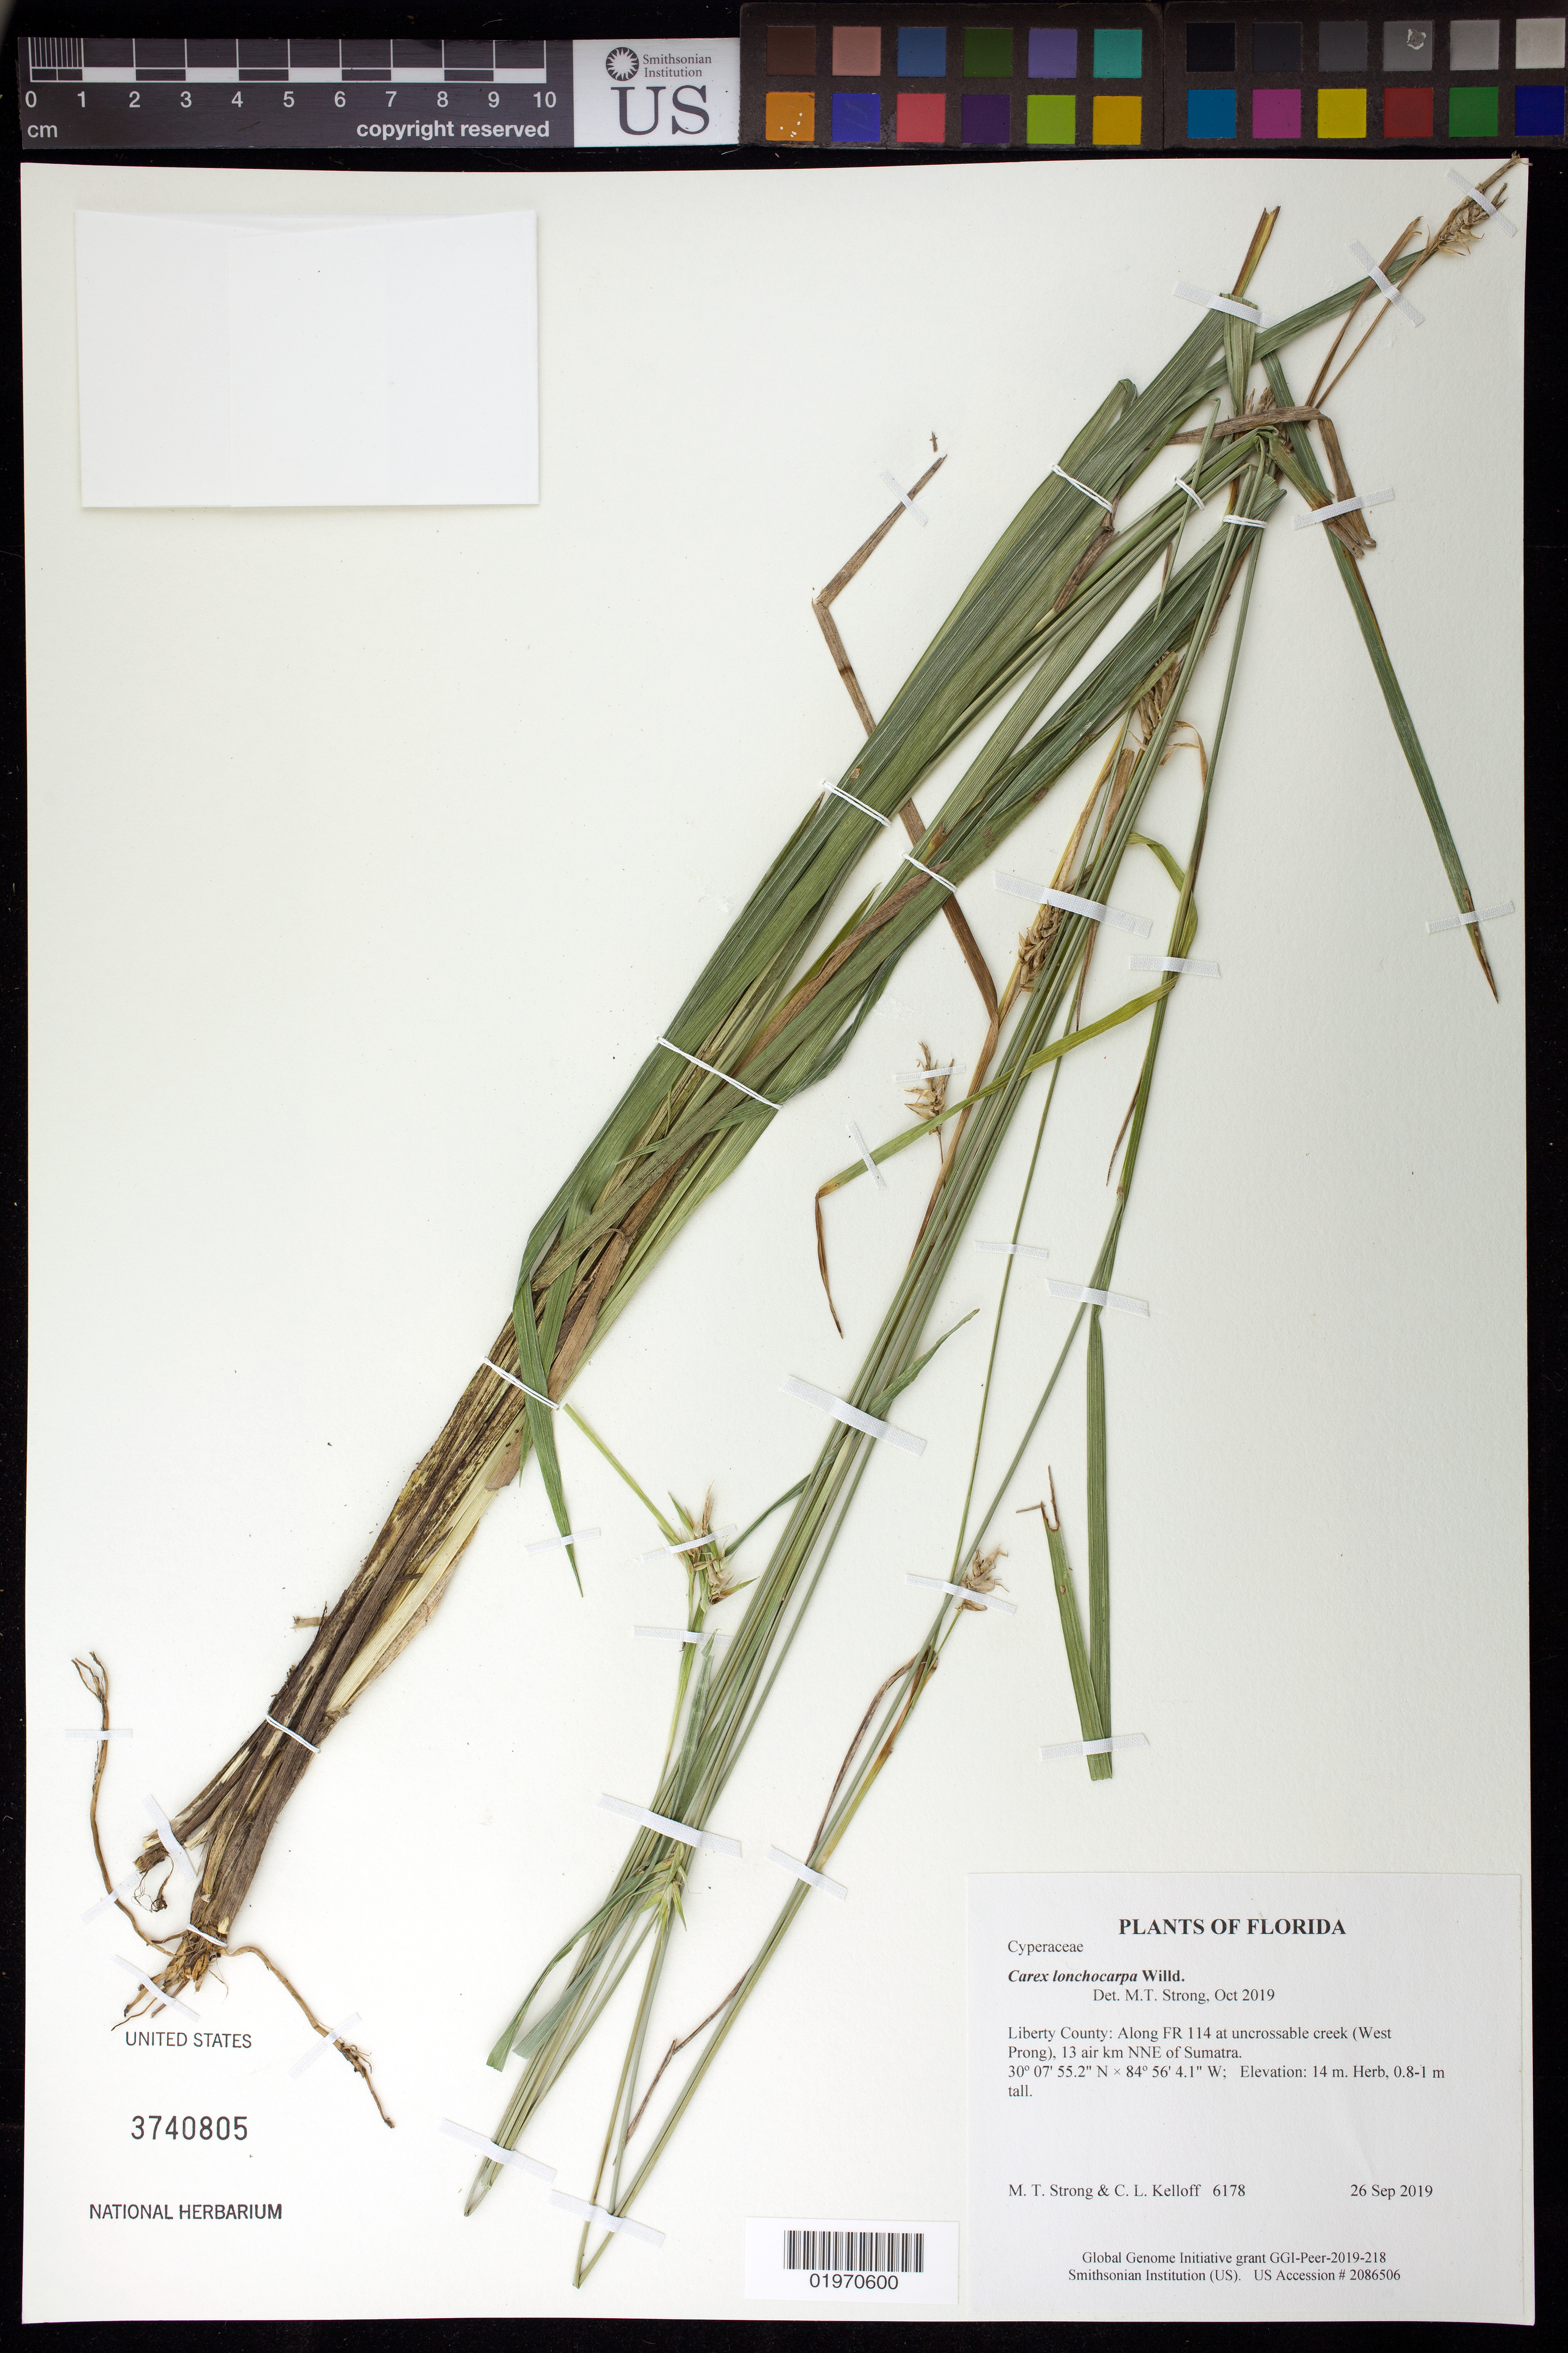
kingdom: Plantae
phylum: Tracheophyta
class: Liliopsida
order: Poales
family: Cyperaceae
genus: Carex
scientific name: Carex lonchocarpa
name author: Willd. ex Spreng.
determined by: Strong, Mark T., (BOT), Smithsonian Institution - National Museum of Natural History (UNITED STATES)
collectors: M. T. Strong & C. L. Kelloff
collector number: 6178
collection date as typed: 26 Sep 2019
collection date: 2019-09-26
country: United States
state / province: Florida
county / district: Liberty County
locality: Along FR 114 at uncrossable creek (West Prong), 13 air km NNE of Sumatra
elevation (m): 14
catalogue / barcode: US 3740805